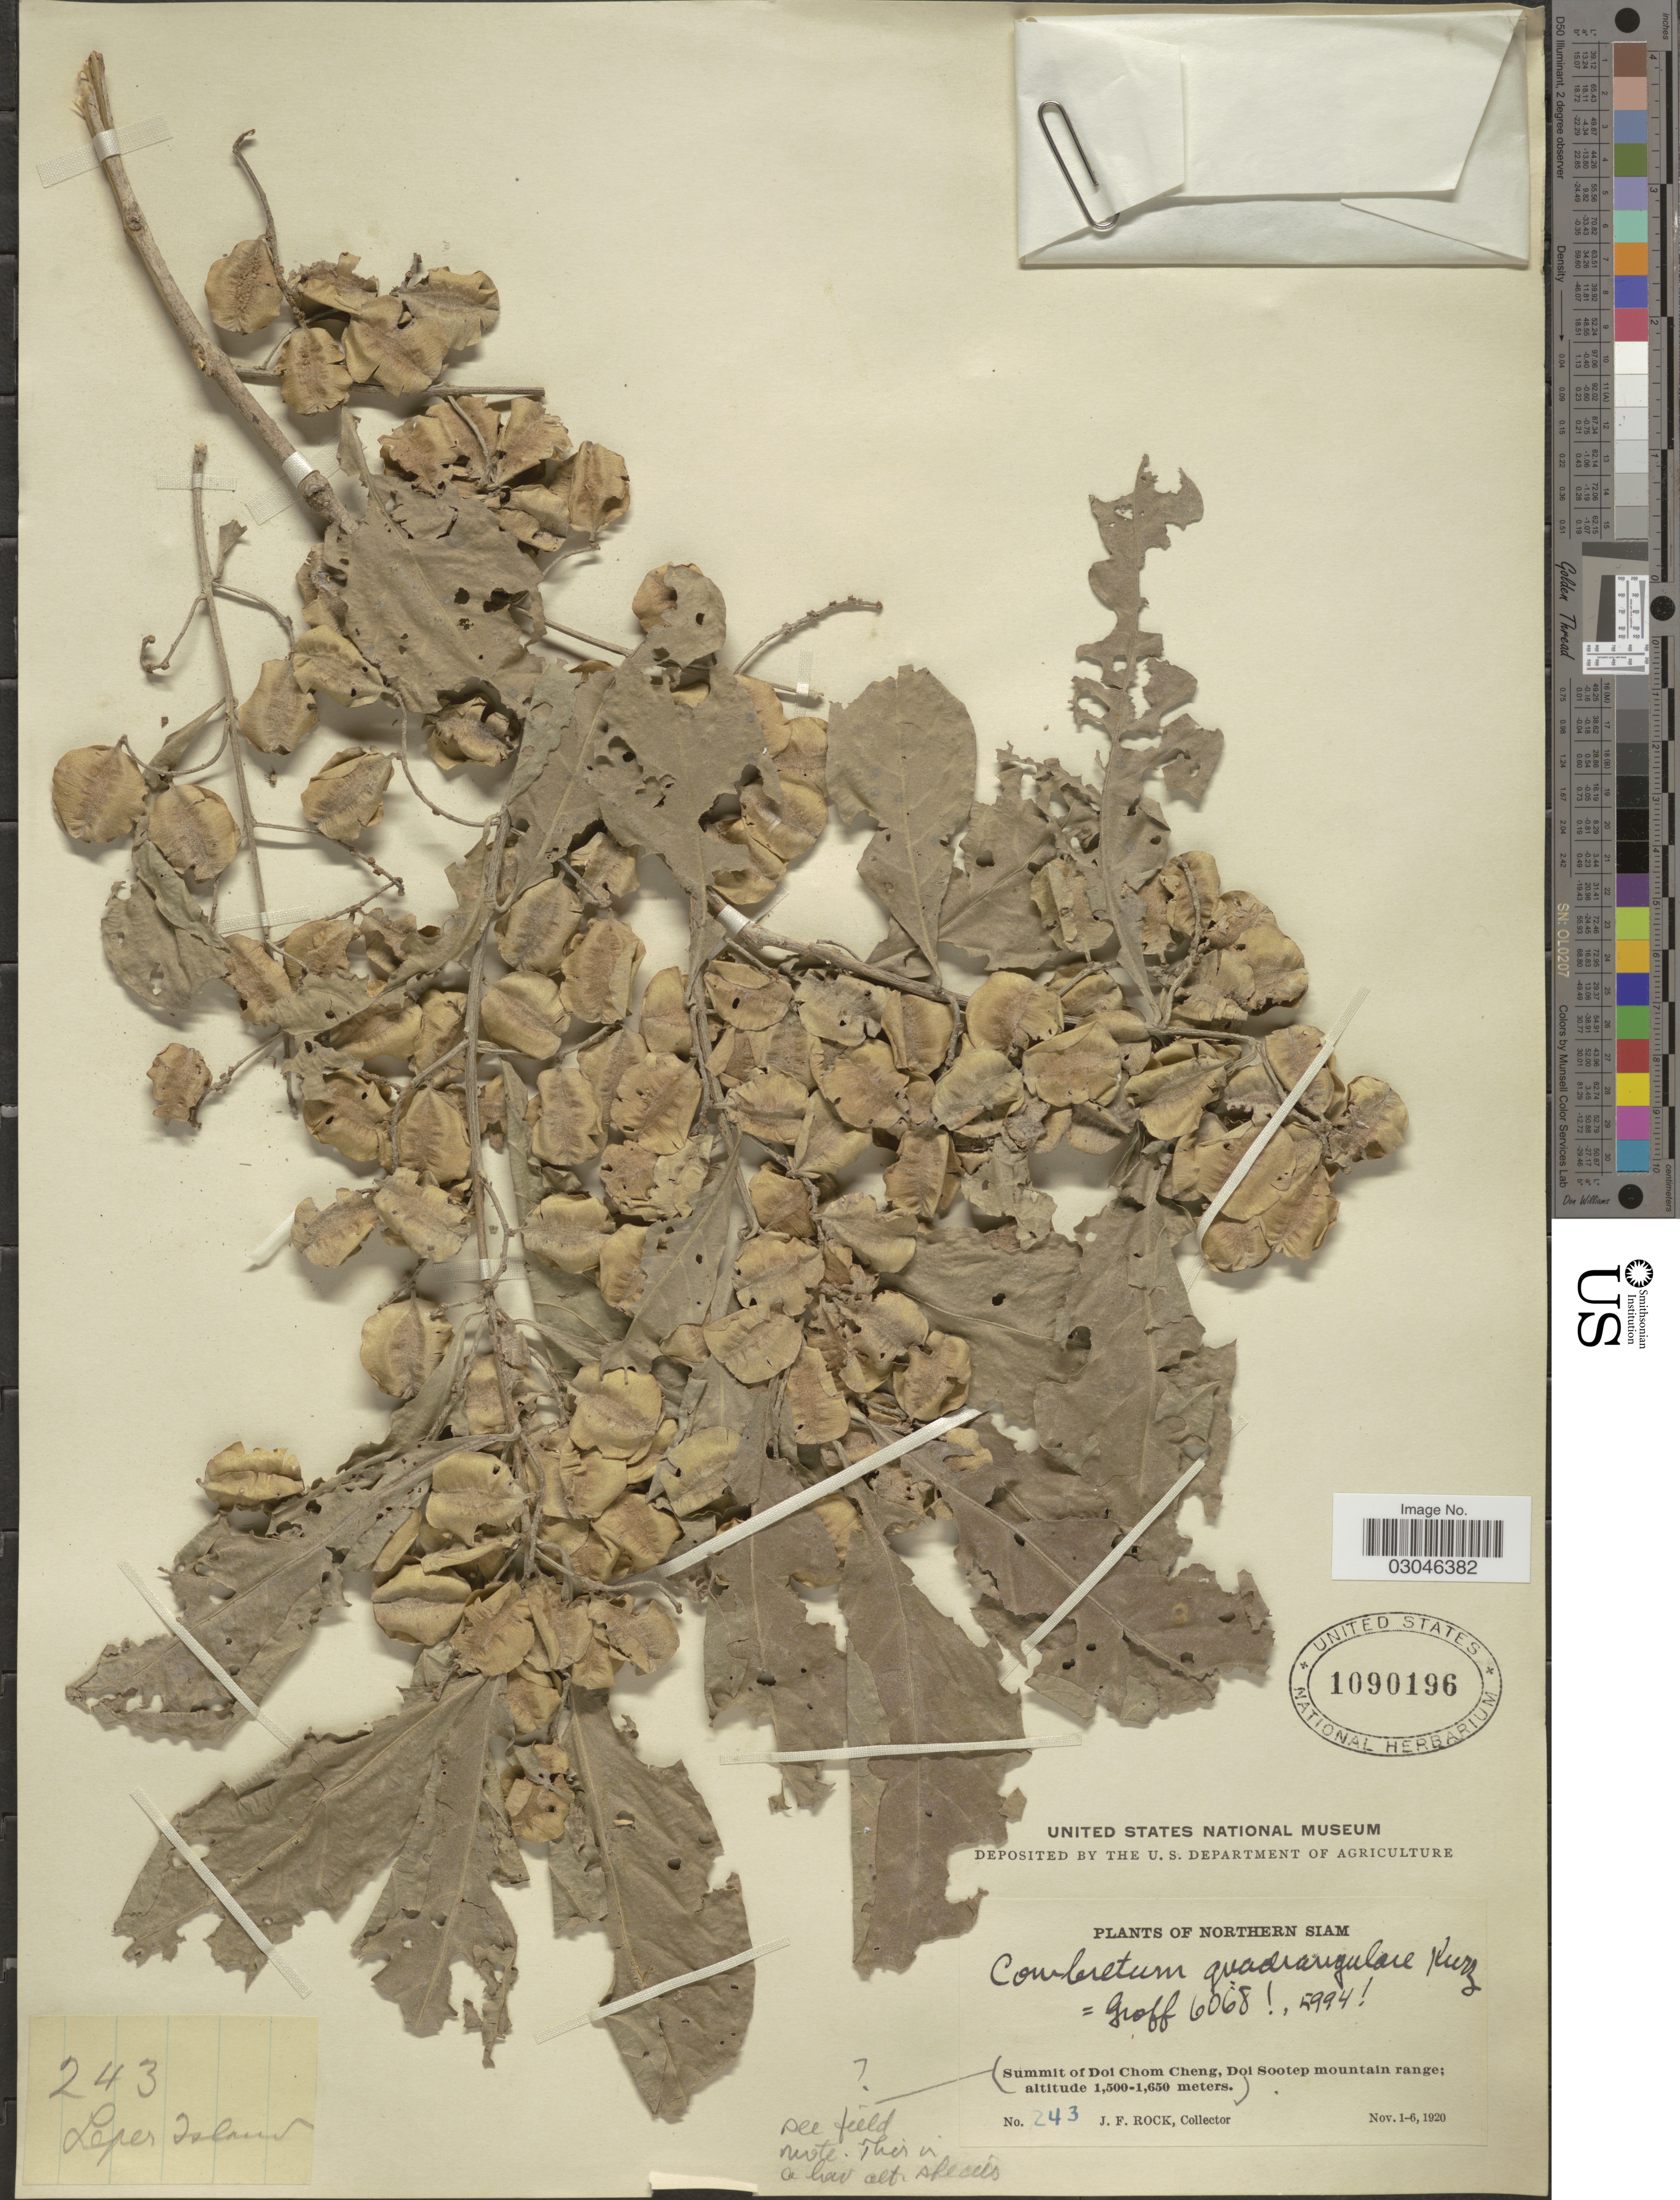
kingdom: Plantae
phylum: Tracheophyta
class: Magnoliopsida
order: Myrtales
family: Combretaceae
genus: Combretum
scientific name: Combretum quadrangulare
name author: Kurz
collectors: J. Rock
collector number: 243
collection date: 1920-11-01/1920-11-06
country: Thailand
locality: Northern Siam. Summit of Doi Chom Cheng, Doi Sootep mountain range.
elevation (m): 1500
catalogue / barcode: US 1090196